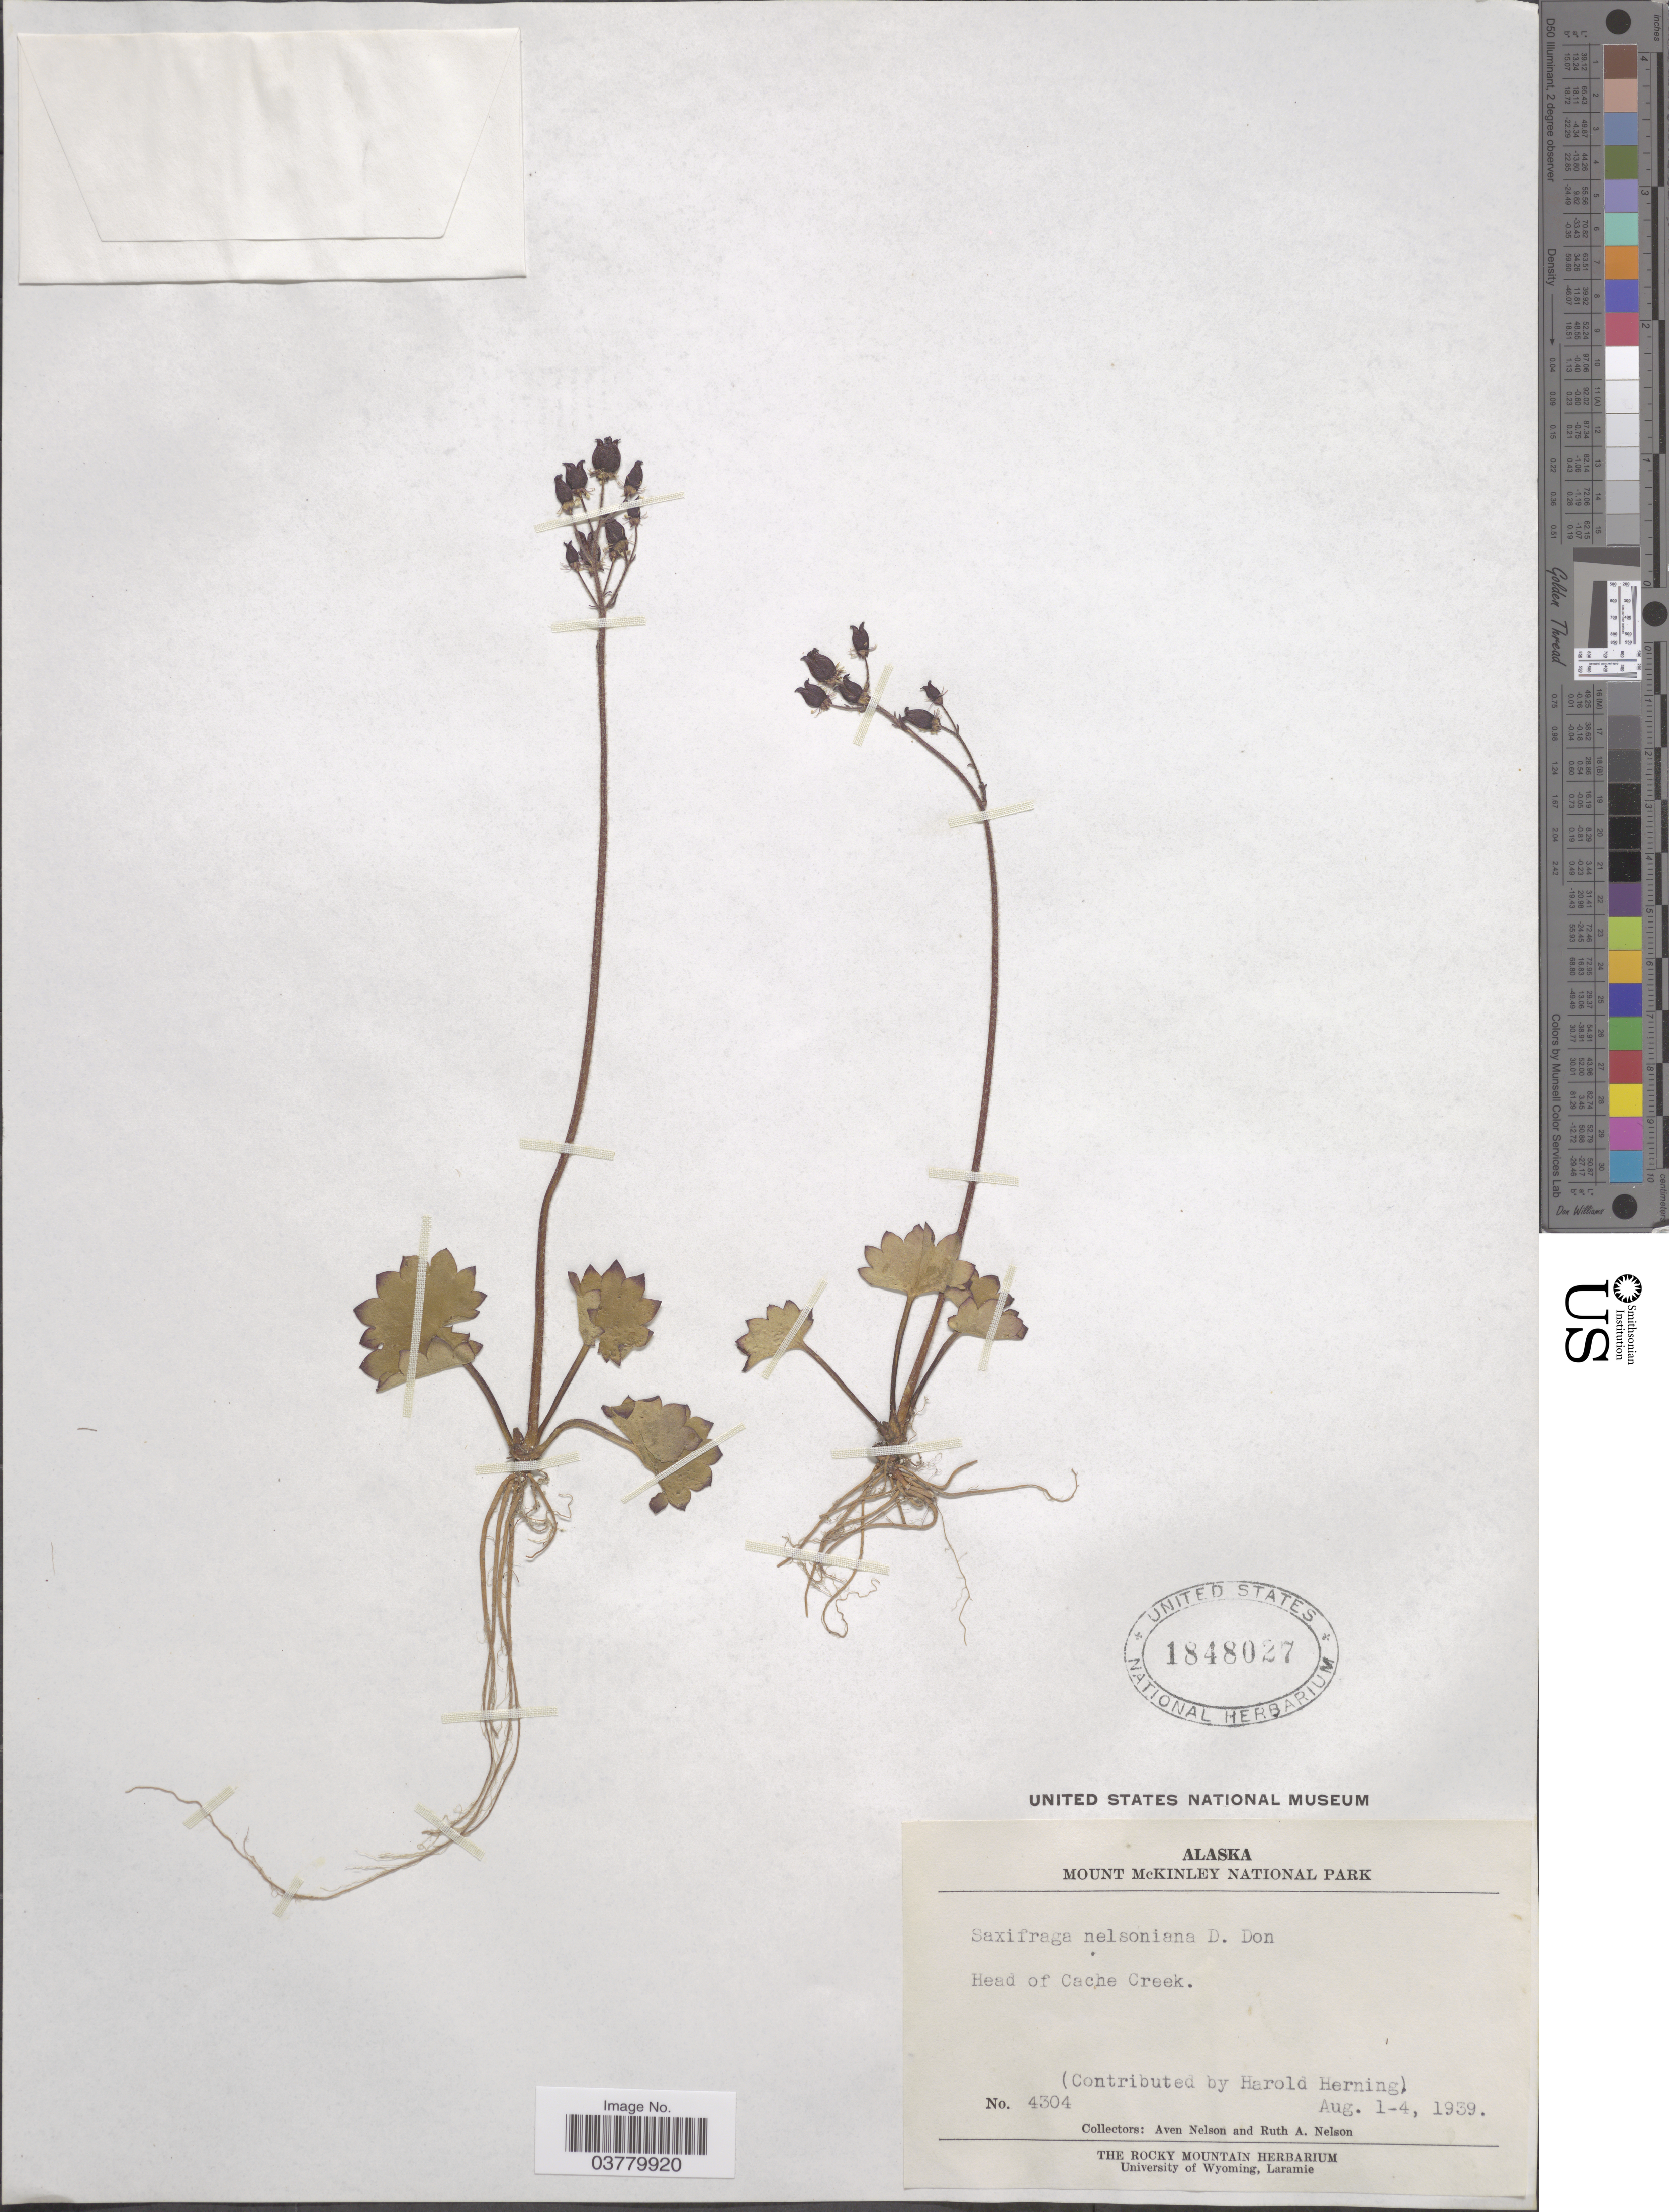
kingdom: Plantae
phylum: Tracheophyta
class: Magnoliopsida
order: Saxifragales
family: Saxifragaceae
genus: Micranthes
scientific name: Micranthes nelsoniana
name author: (D. Don) Small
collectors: A. Nelson & R. A. Nelson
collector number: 4304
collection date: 1939-08-01/1939-08-04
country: United States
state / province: Alaska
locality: Mount McKinley National Park. Head of Cache Creek.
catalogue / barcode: US 1848027